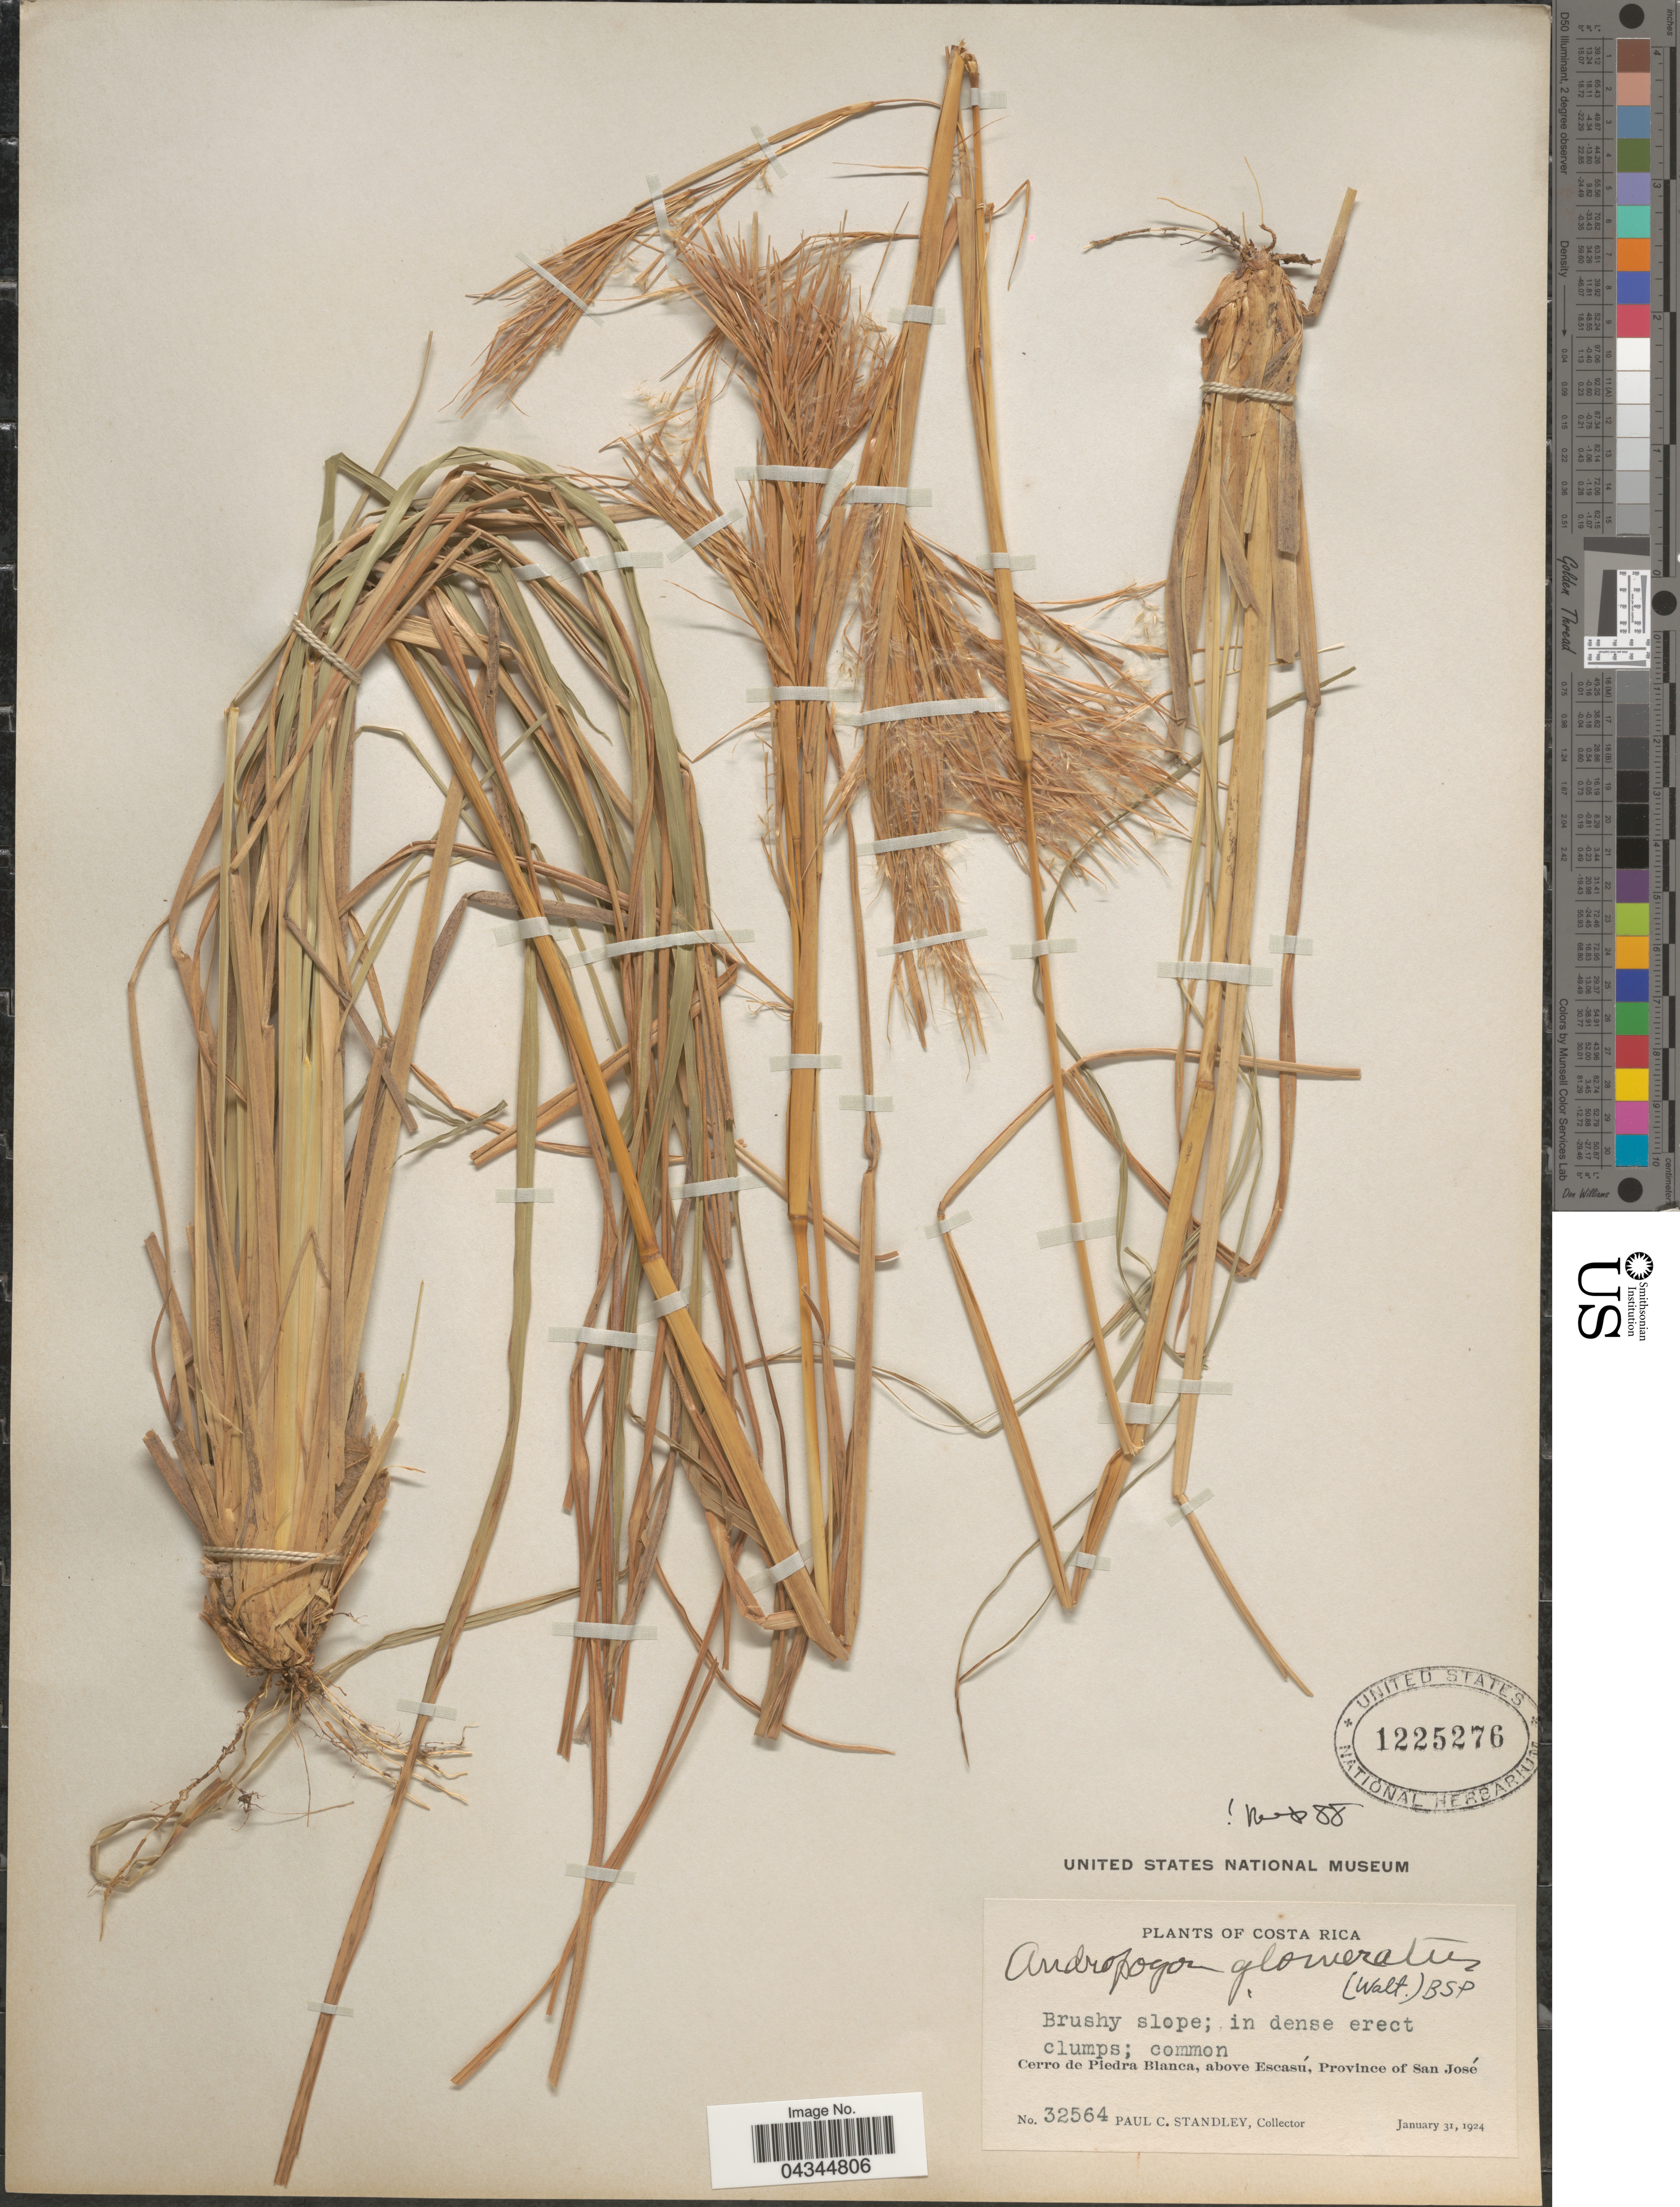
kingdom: Plantae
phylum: Tracheophyta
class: Liliopsida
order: Poales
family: Poaceae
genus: Andropogon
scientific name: Andropogon glomeratus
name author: (Walter) Britton et al.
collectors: P. C. Standley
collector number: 32564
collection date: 1924-01-31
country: Costa Rica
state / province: San José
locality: Cerro de Piedra Blanca, above Escasú.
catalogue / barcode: US 1225276